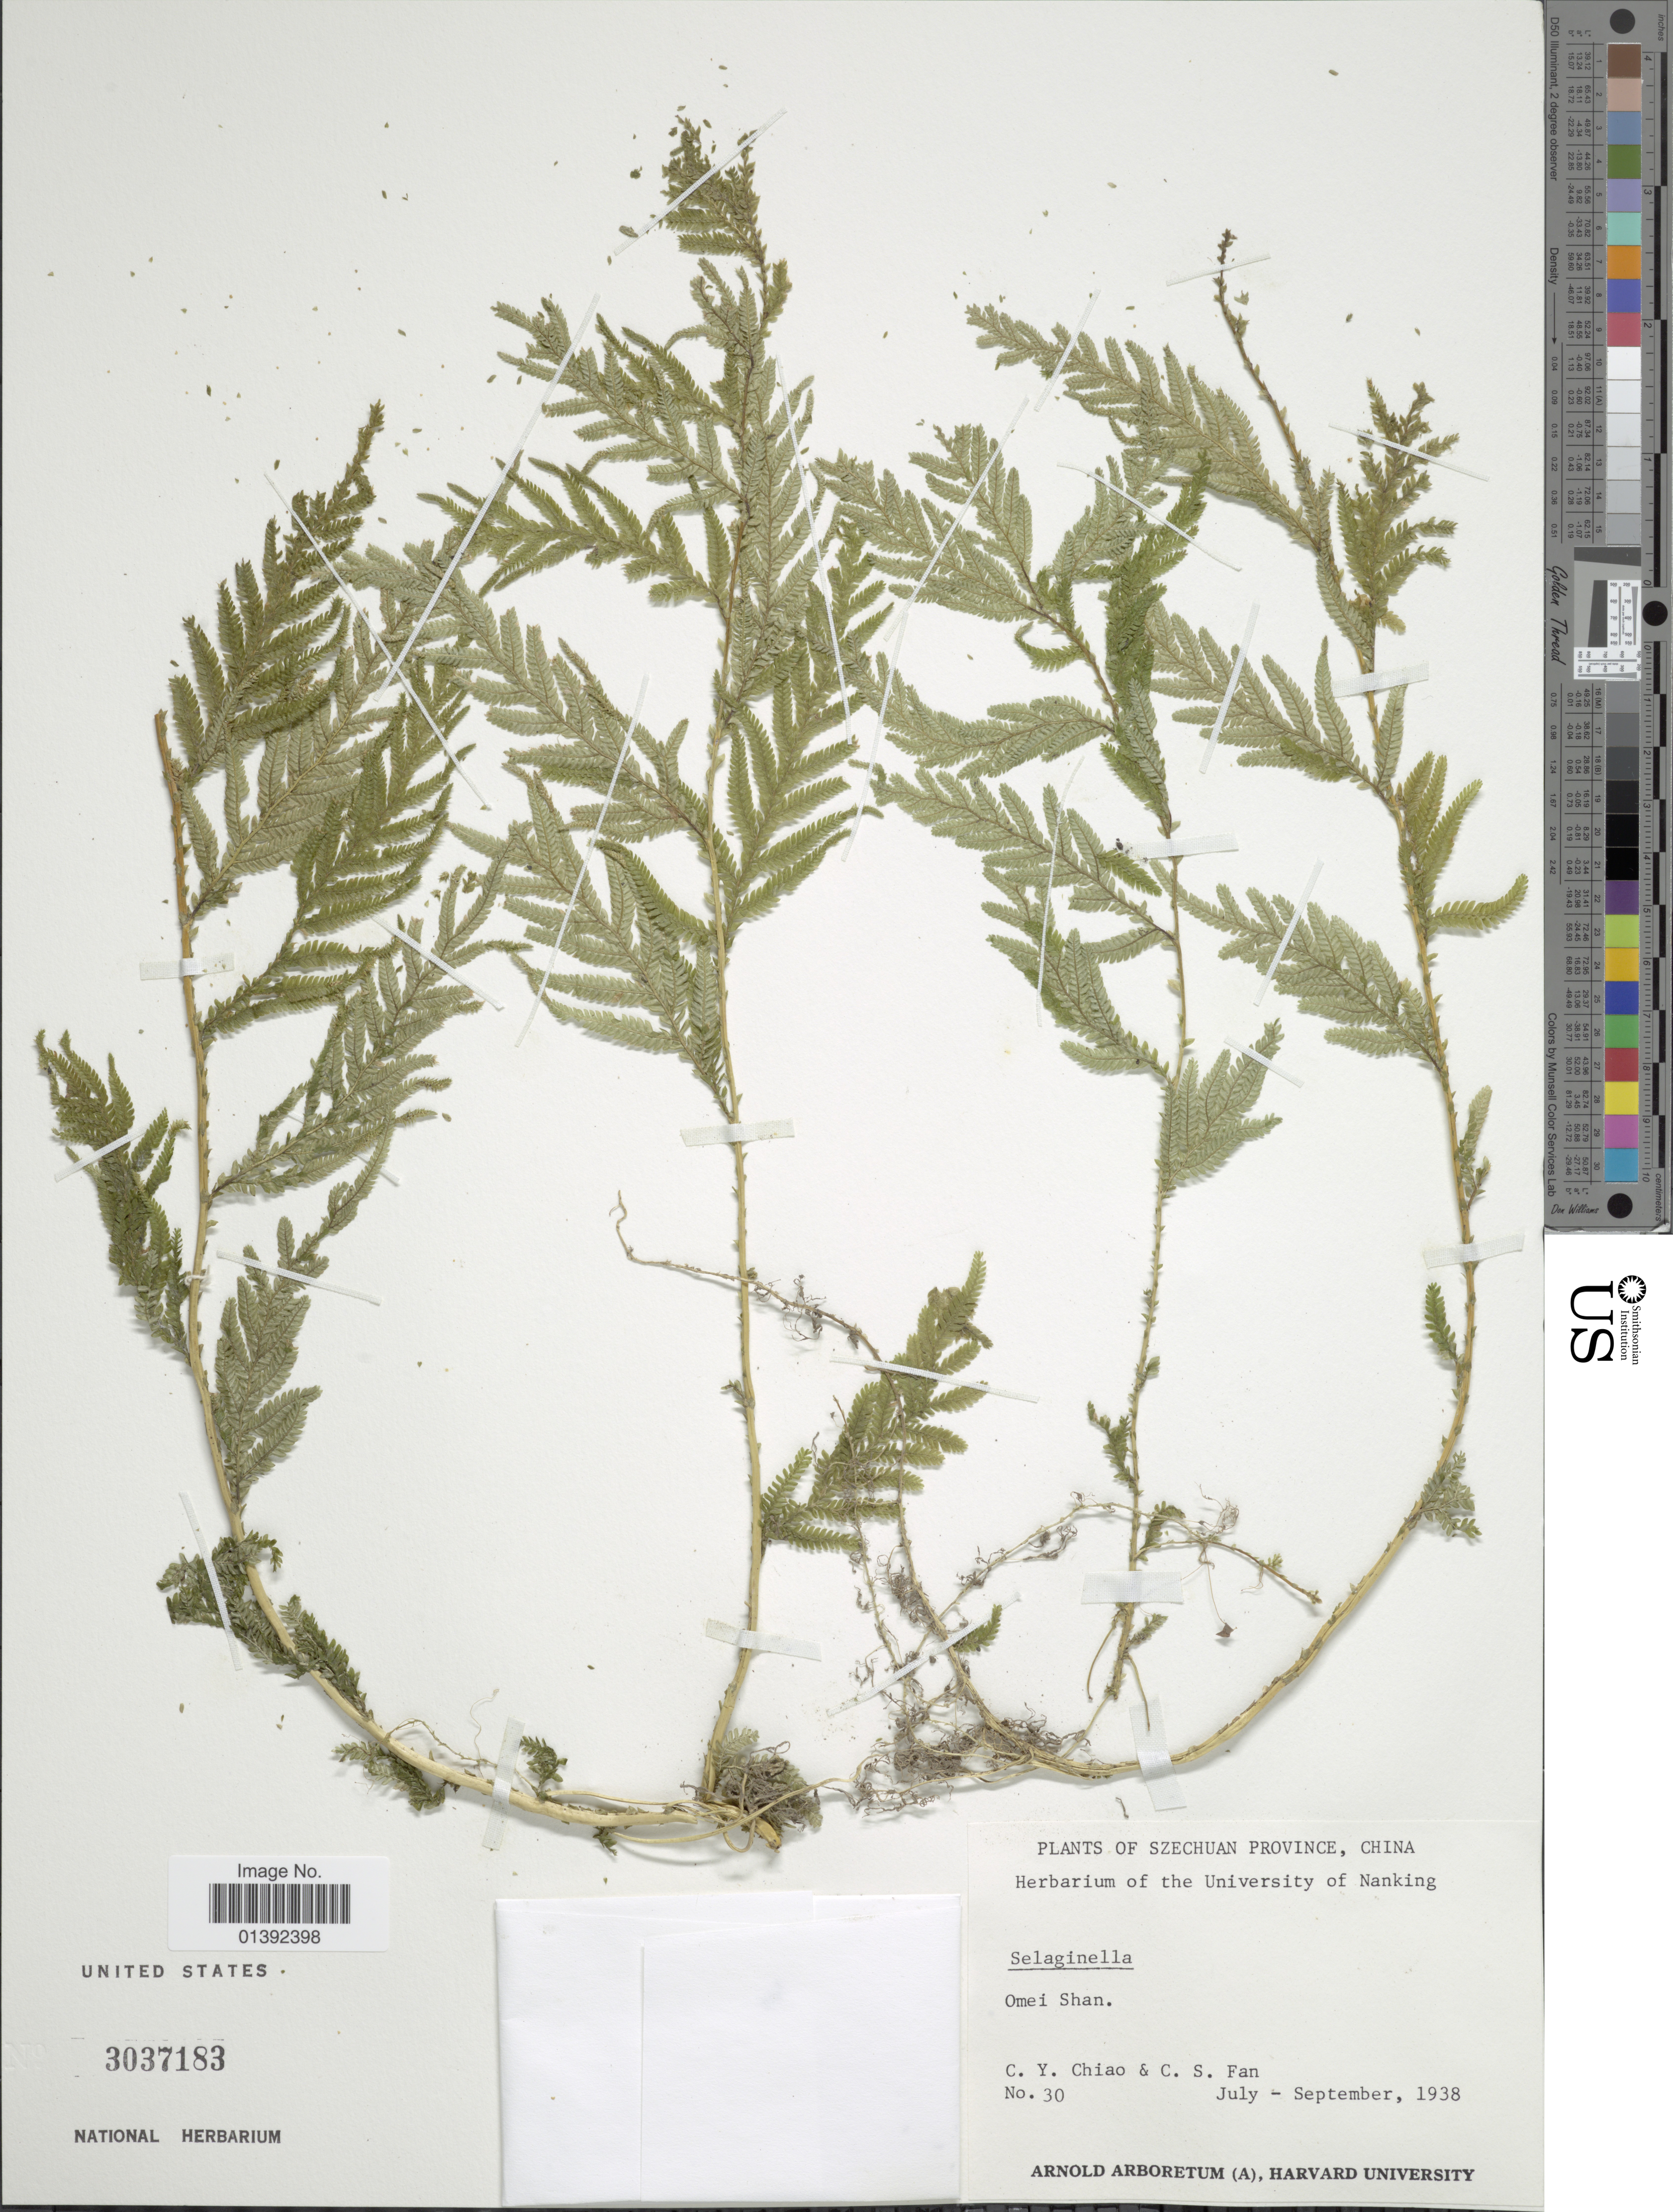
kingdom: Plantae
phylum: Tracheophyta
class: Lycopodiopsida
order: Selaginellales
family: Selaginellaceae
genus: Selaginella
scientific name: Selaginella sp.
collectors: C. Y. Chiao & C. S. Fan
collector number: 30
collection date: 1938-07/1938-09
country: China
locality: Szechuan Province, Omei Shan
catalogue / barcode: US 3037183